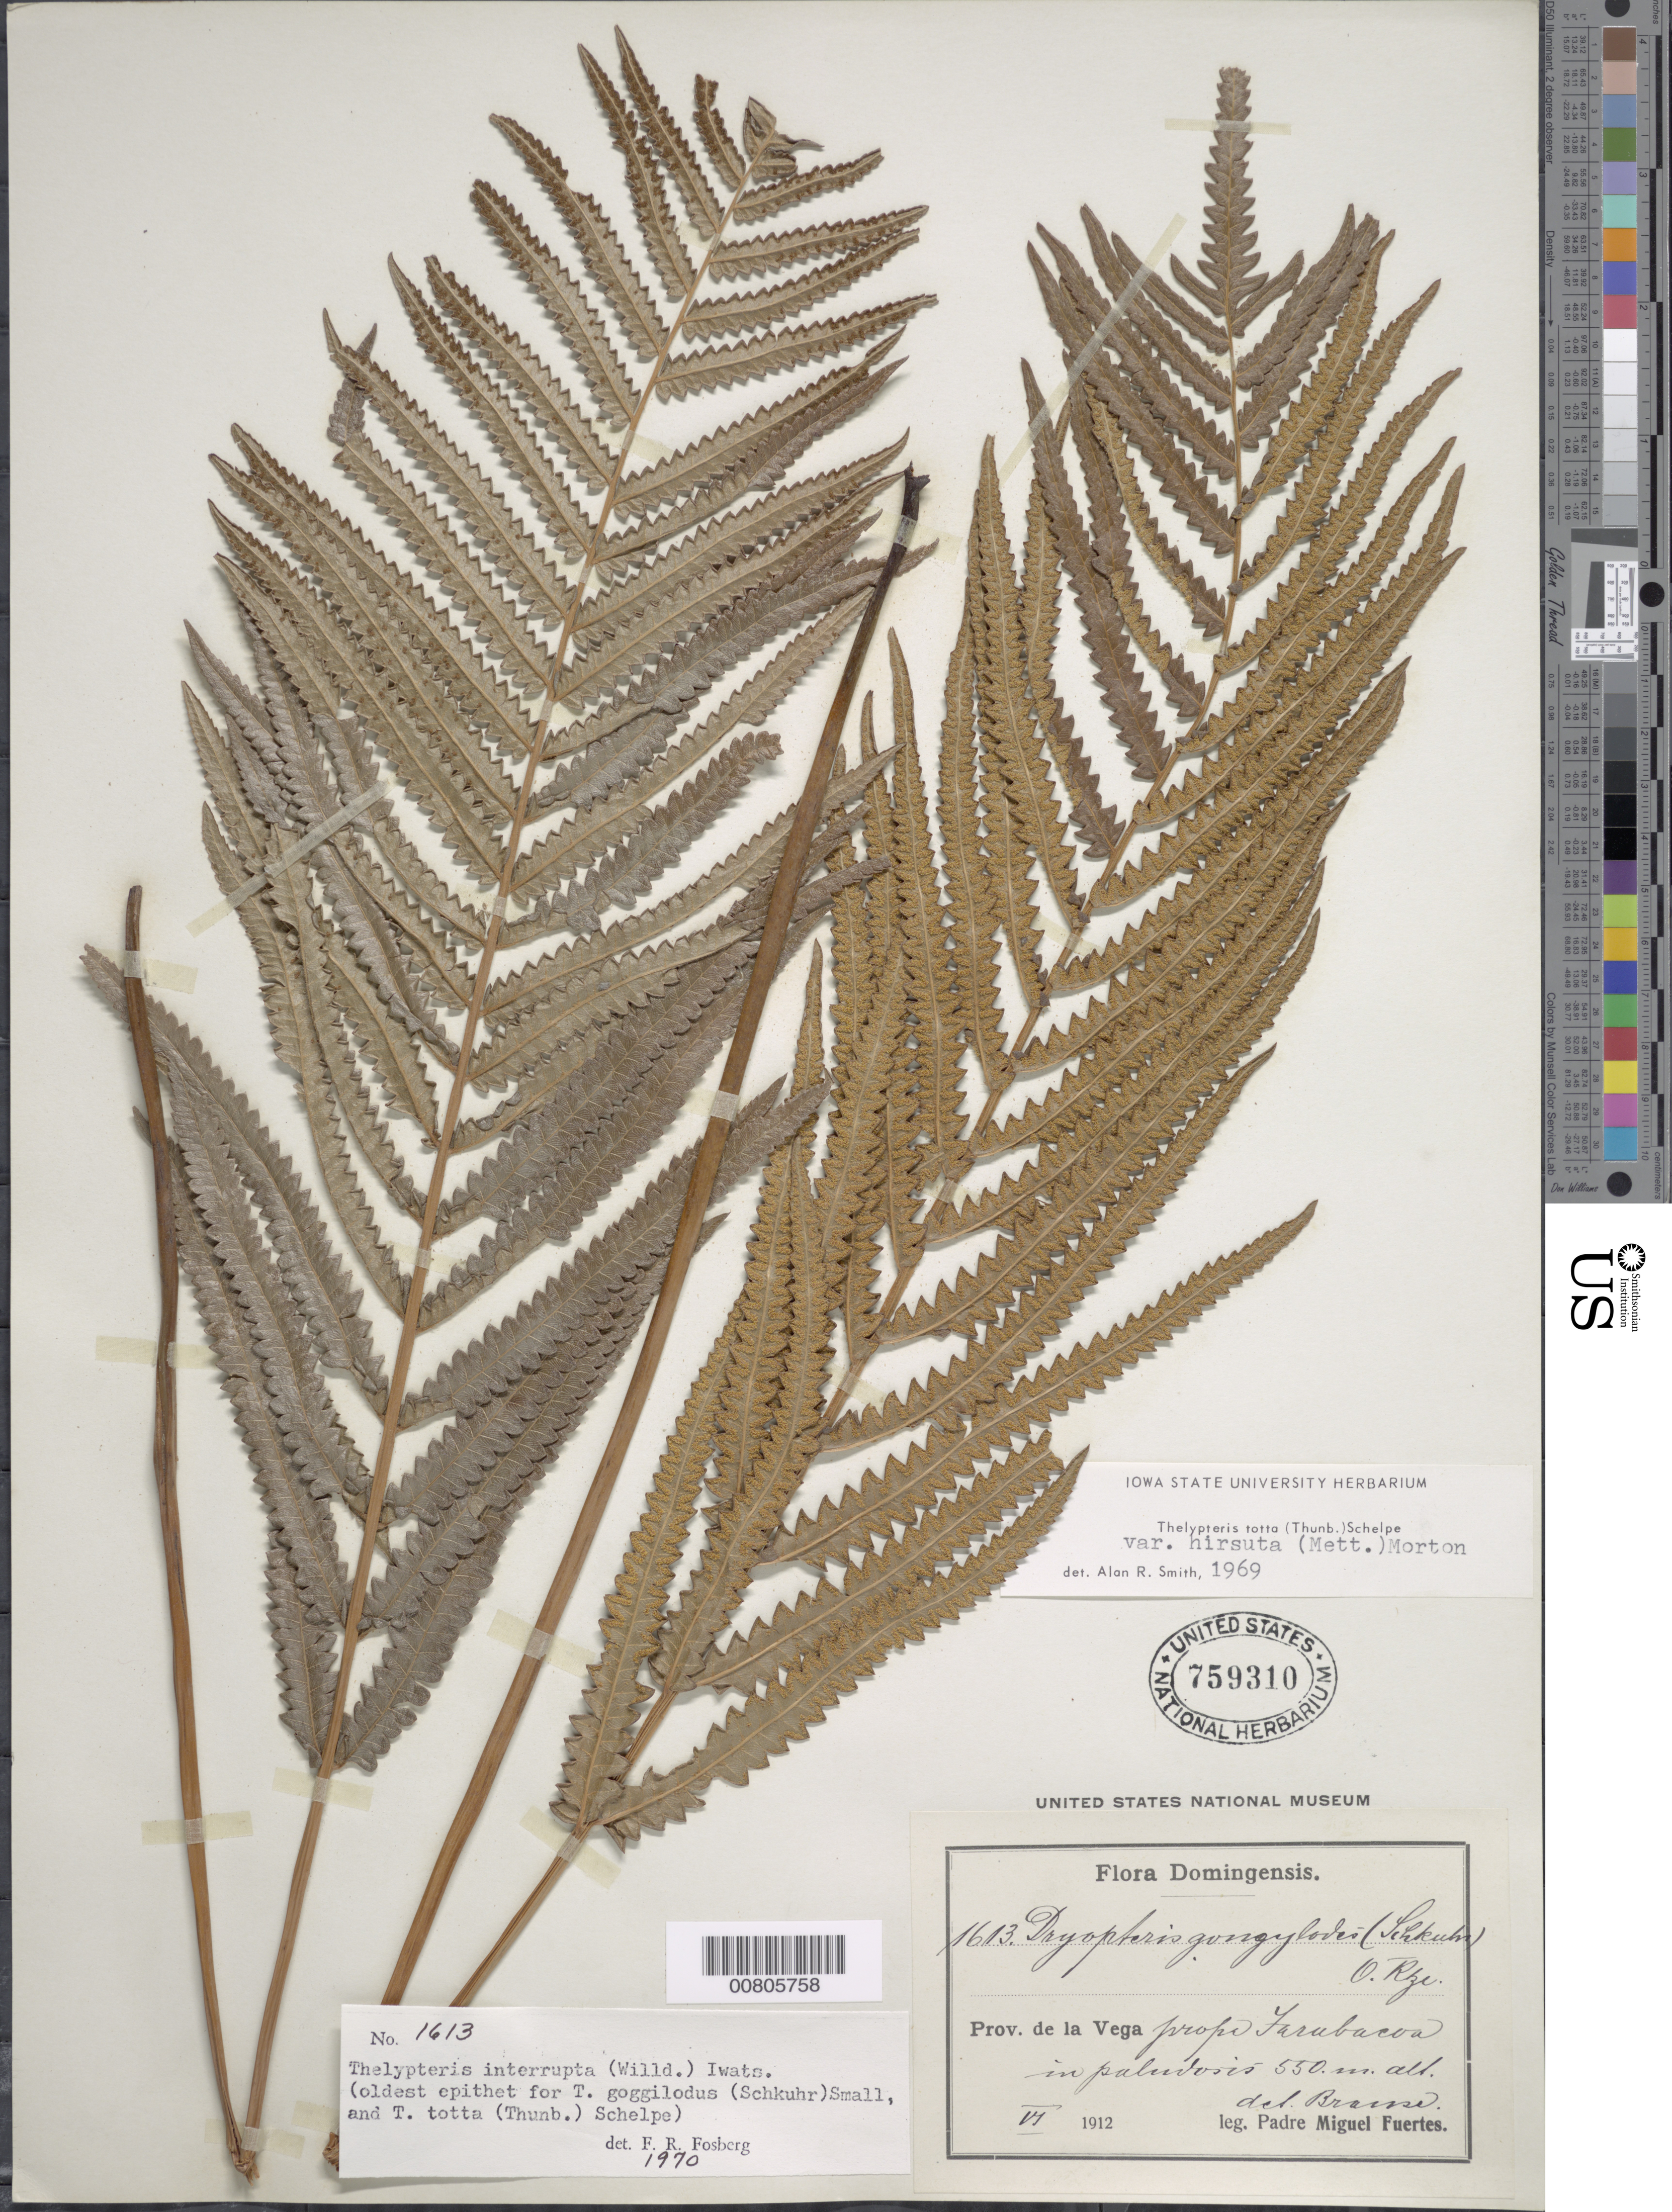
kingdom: Plantae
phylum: Tracheophyta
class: Polypodiopsida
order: Polypodiales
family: Thelypteridaceae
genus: Cyclosorus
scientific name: Cyclosorus interruptus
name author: (Willd.) H. Itô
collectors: M. D. Fuertes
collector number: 1613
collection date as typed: Jun 1912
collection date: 1912-06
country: Dominican Republic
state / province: La Vega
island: Hispaniola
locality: Farubacoa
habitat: In paludosis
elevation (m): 550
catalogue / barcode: US 759310